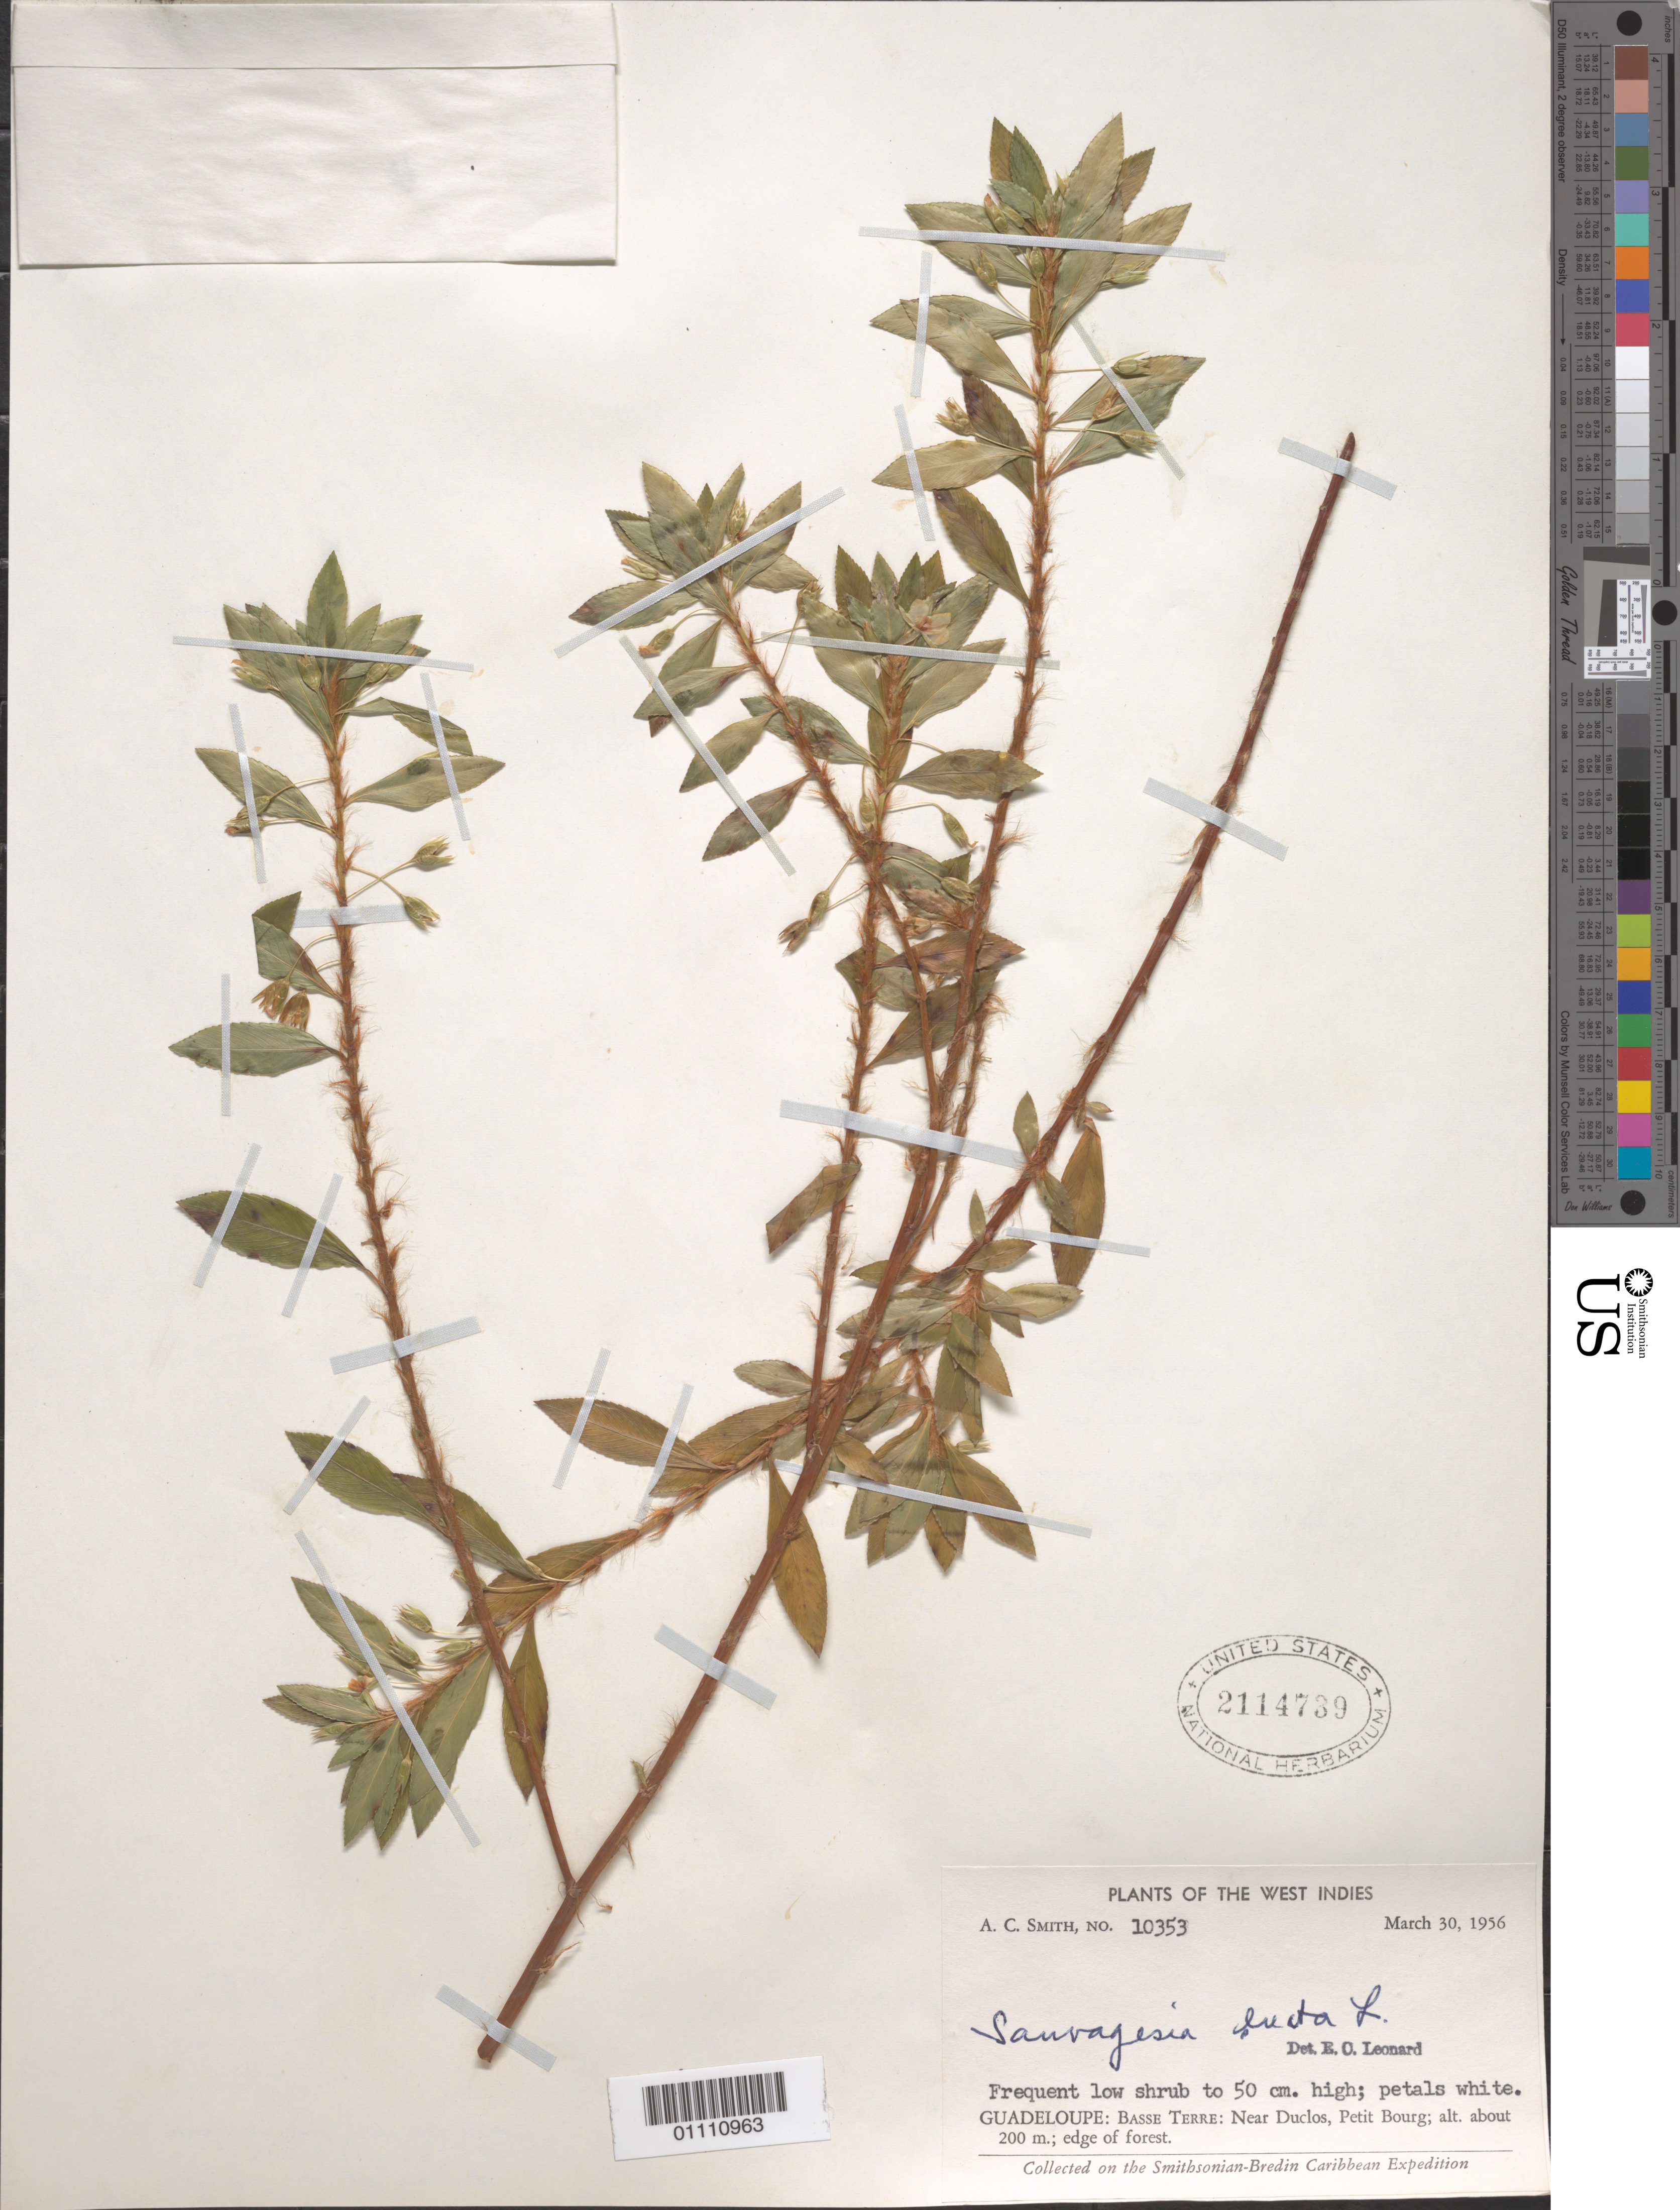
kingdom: Plantae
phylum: Tracheophyta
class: Magnoliopsida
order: Malpighiales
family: Ochnaceae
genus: Sauvagesia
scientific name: Sauvagesia erecta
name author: L.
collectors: A. C. Smith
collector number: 10353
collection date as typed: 30 Mar 1956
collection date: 1956-03-30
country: Guadeloupe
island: Basse Terre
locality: Basse Terre, near Duclos, Petit Bourg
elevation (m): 200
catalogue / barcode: US 2114739